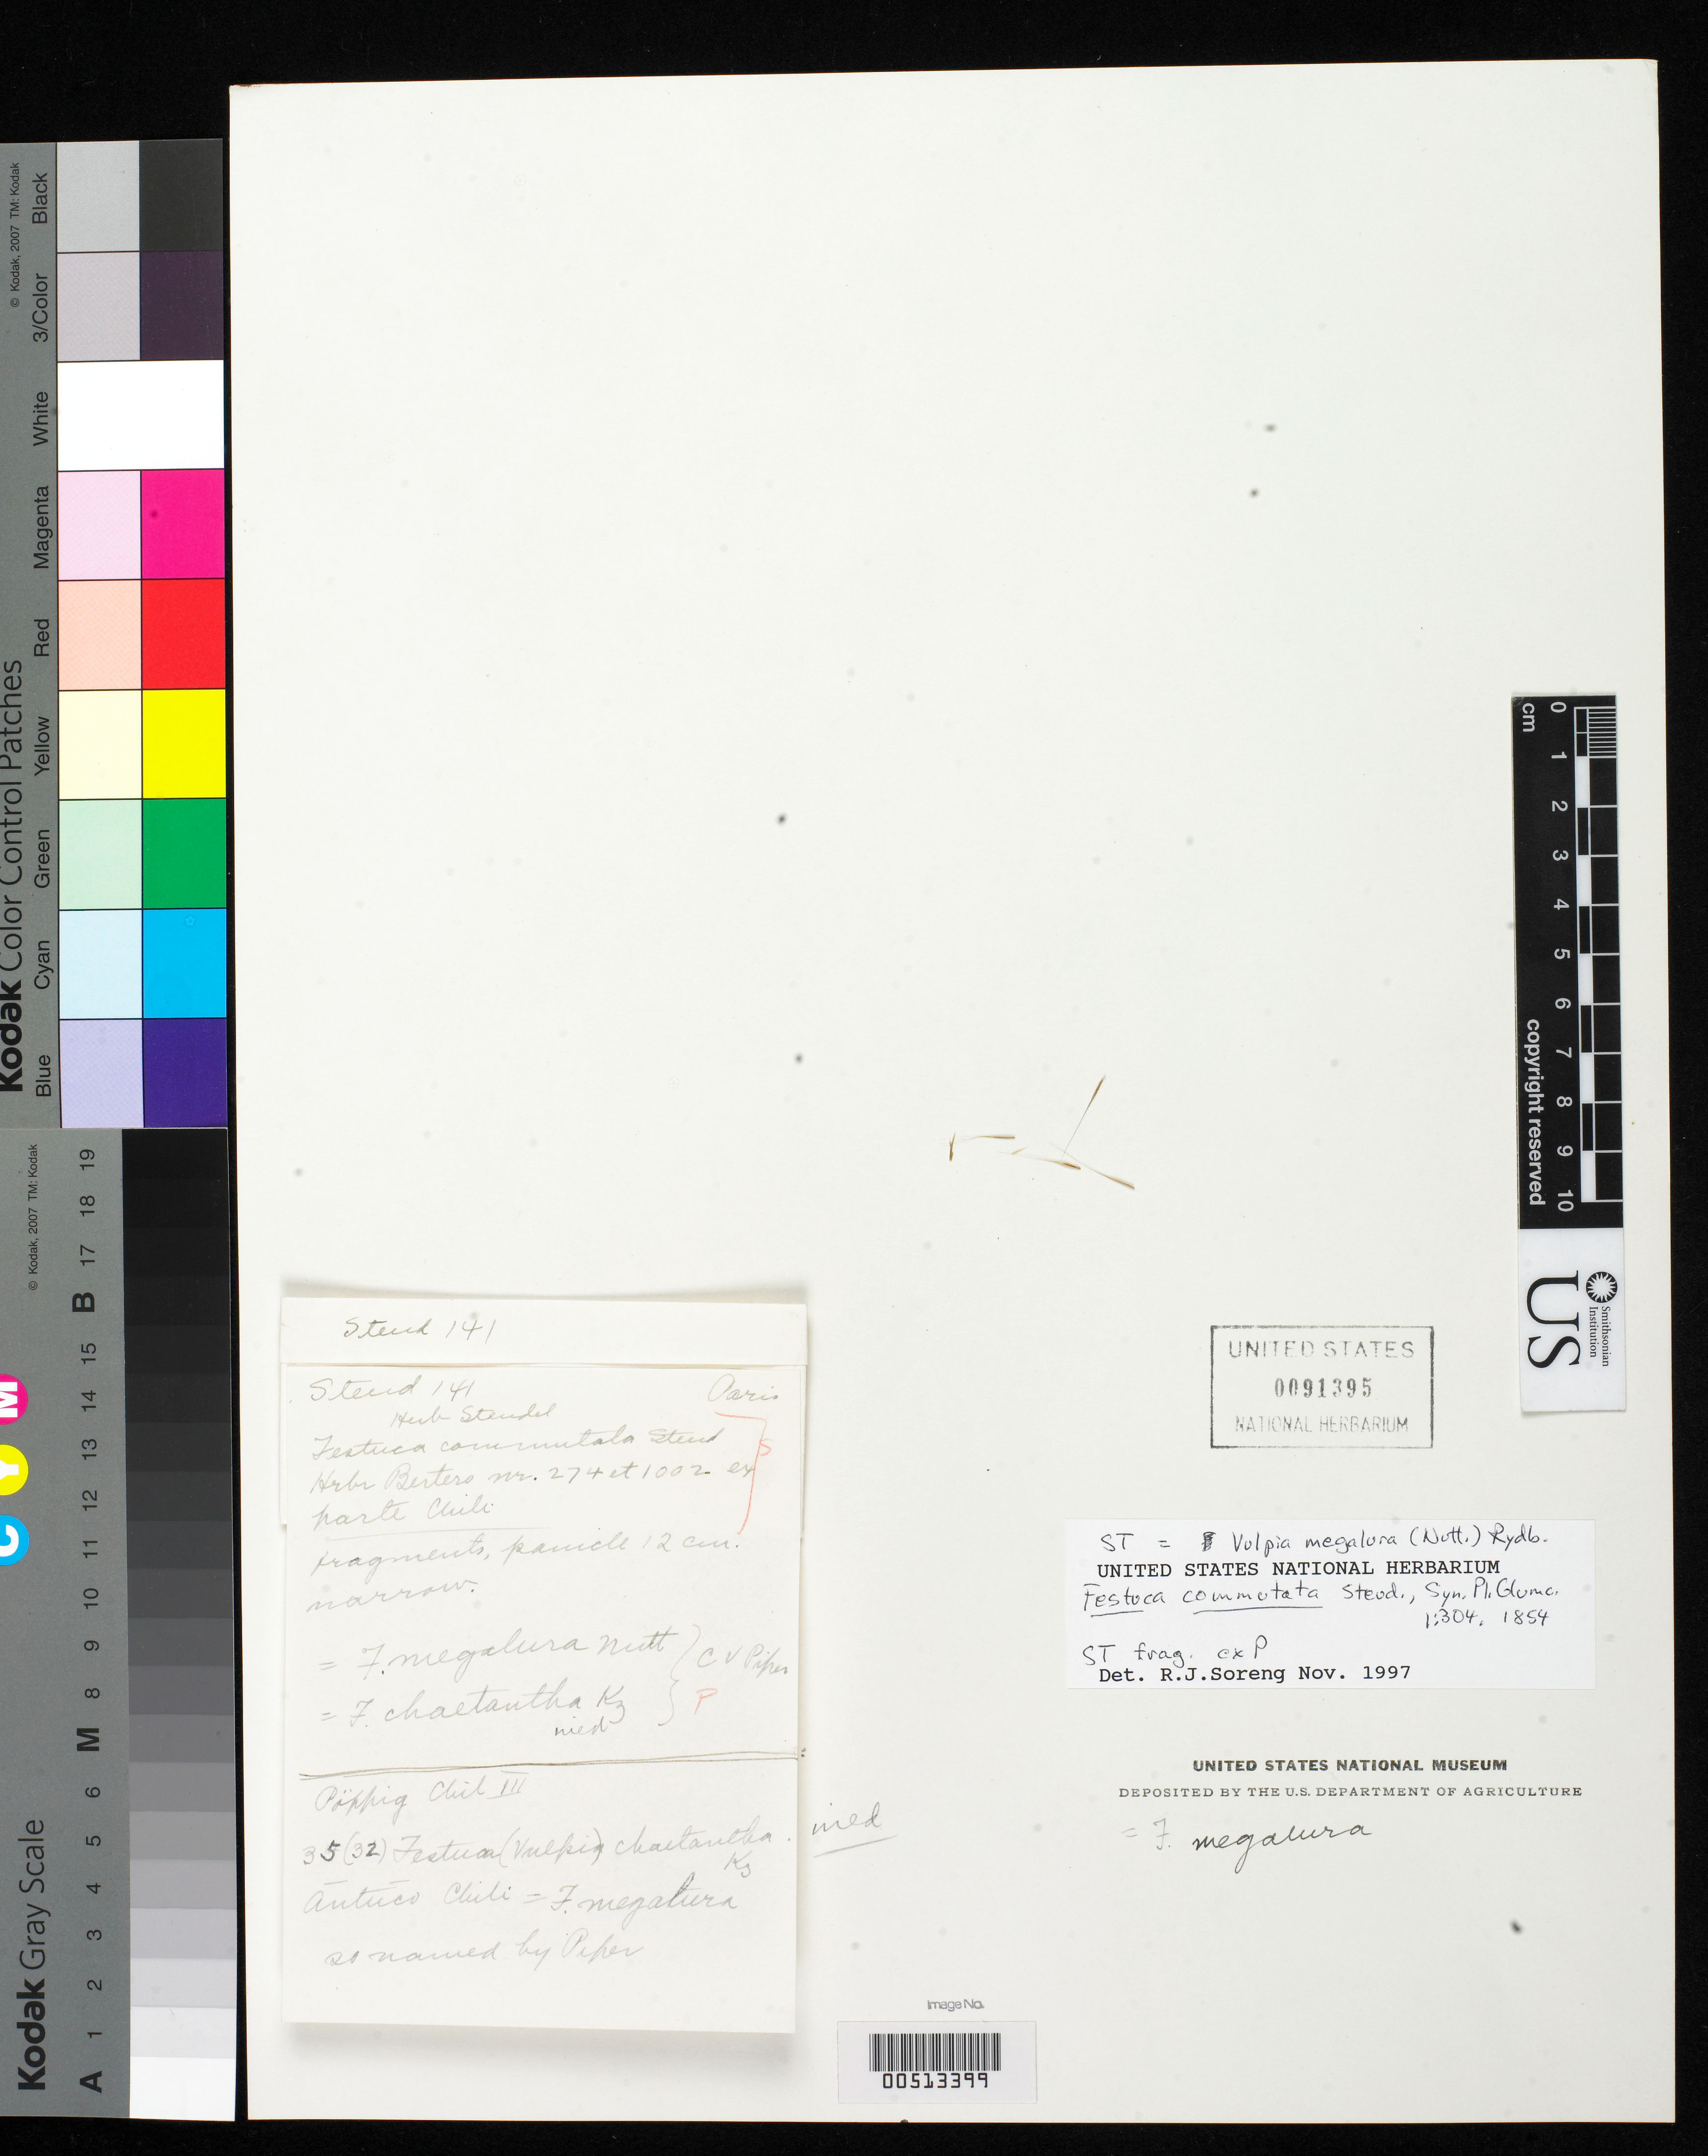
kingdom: Plantae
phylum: Tracheophyta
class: Liliopsida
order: Poales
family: Poaceae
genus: Festuca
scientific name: Festuca commutata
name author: Steud.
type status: Type Fragment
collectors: C. L. G. Bertero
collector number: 274 & 1002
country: Chile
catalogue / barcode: US 91395